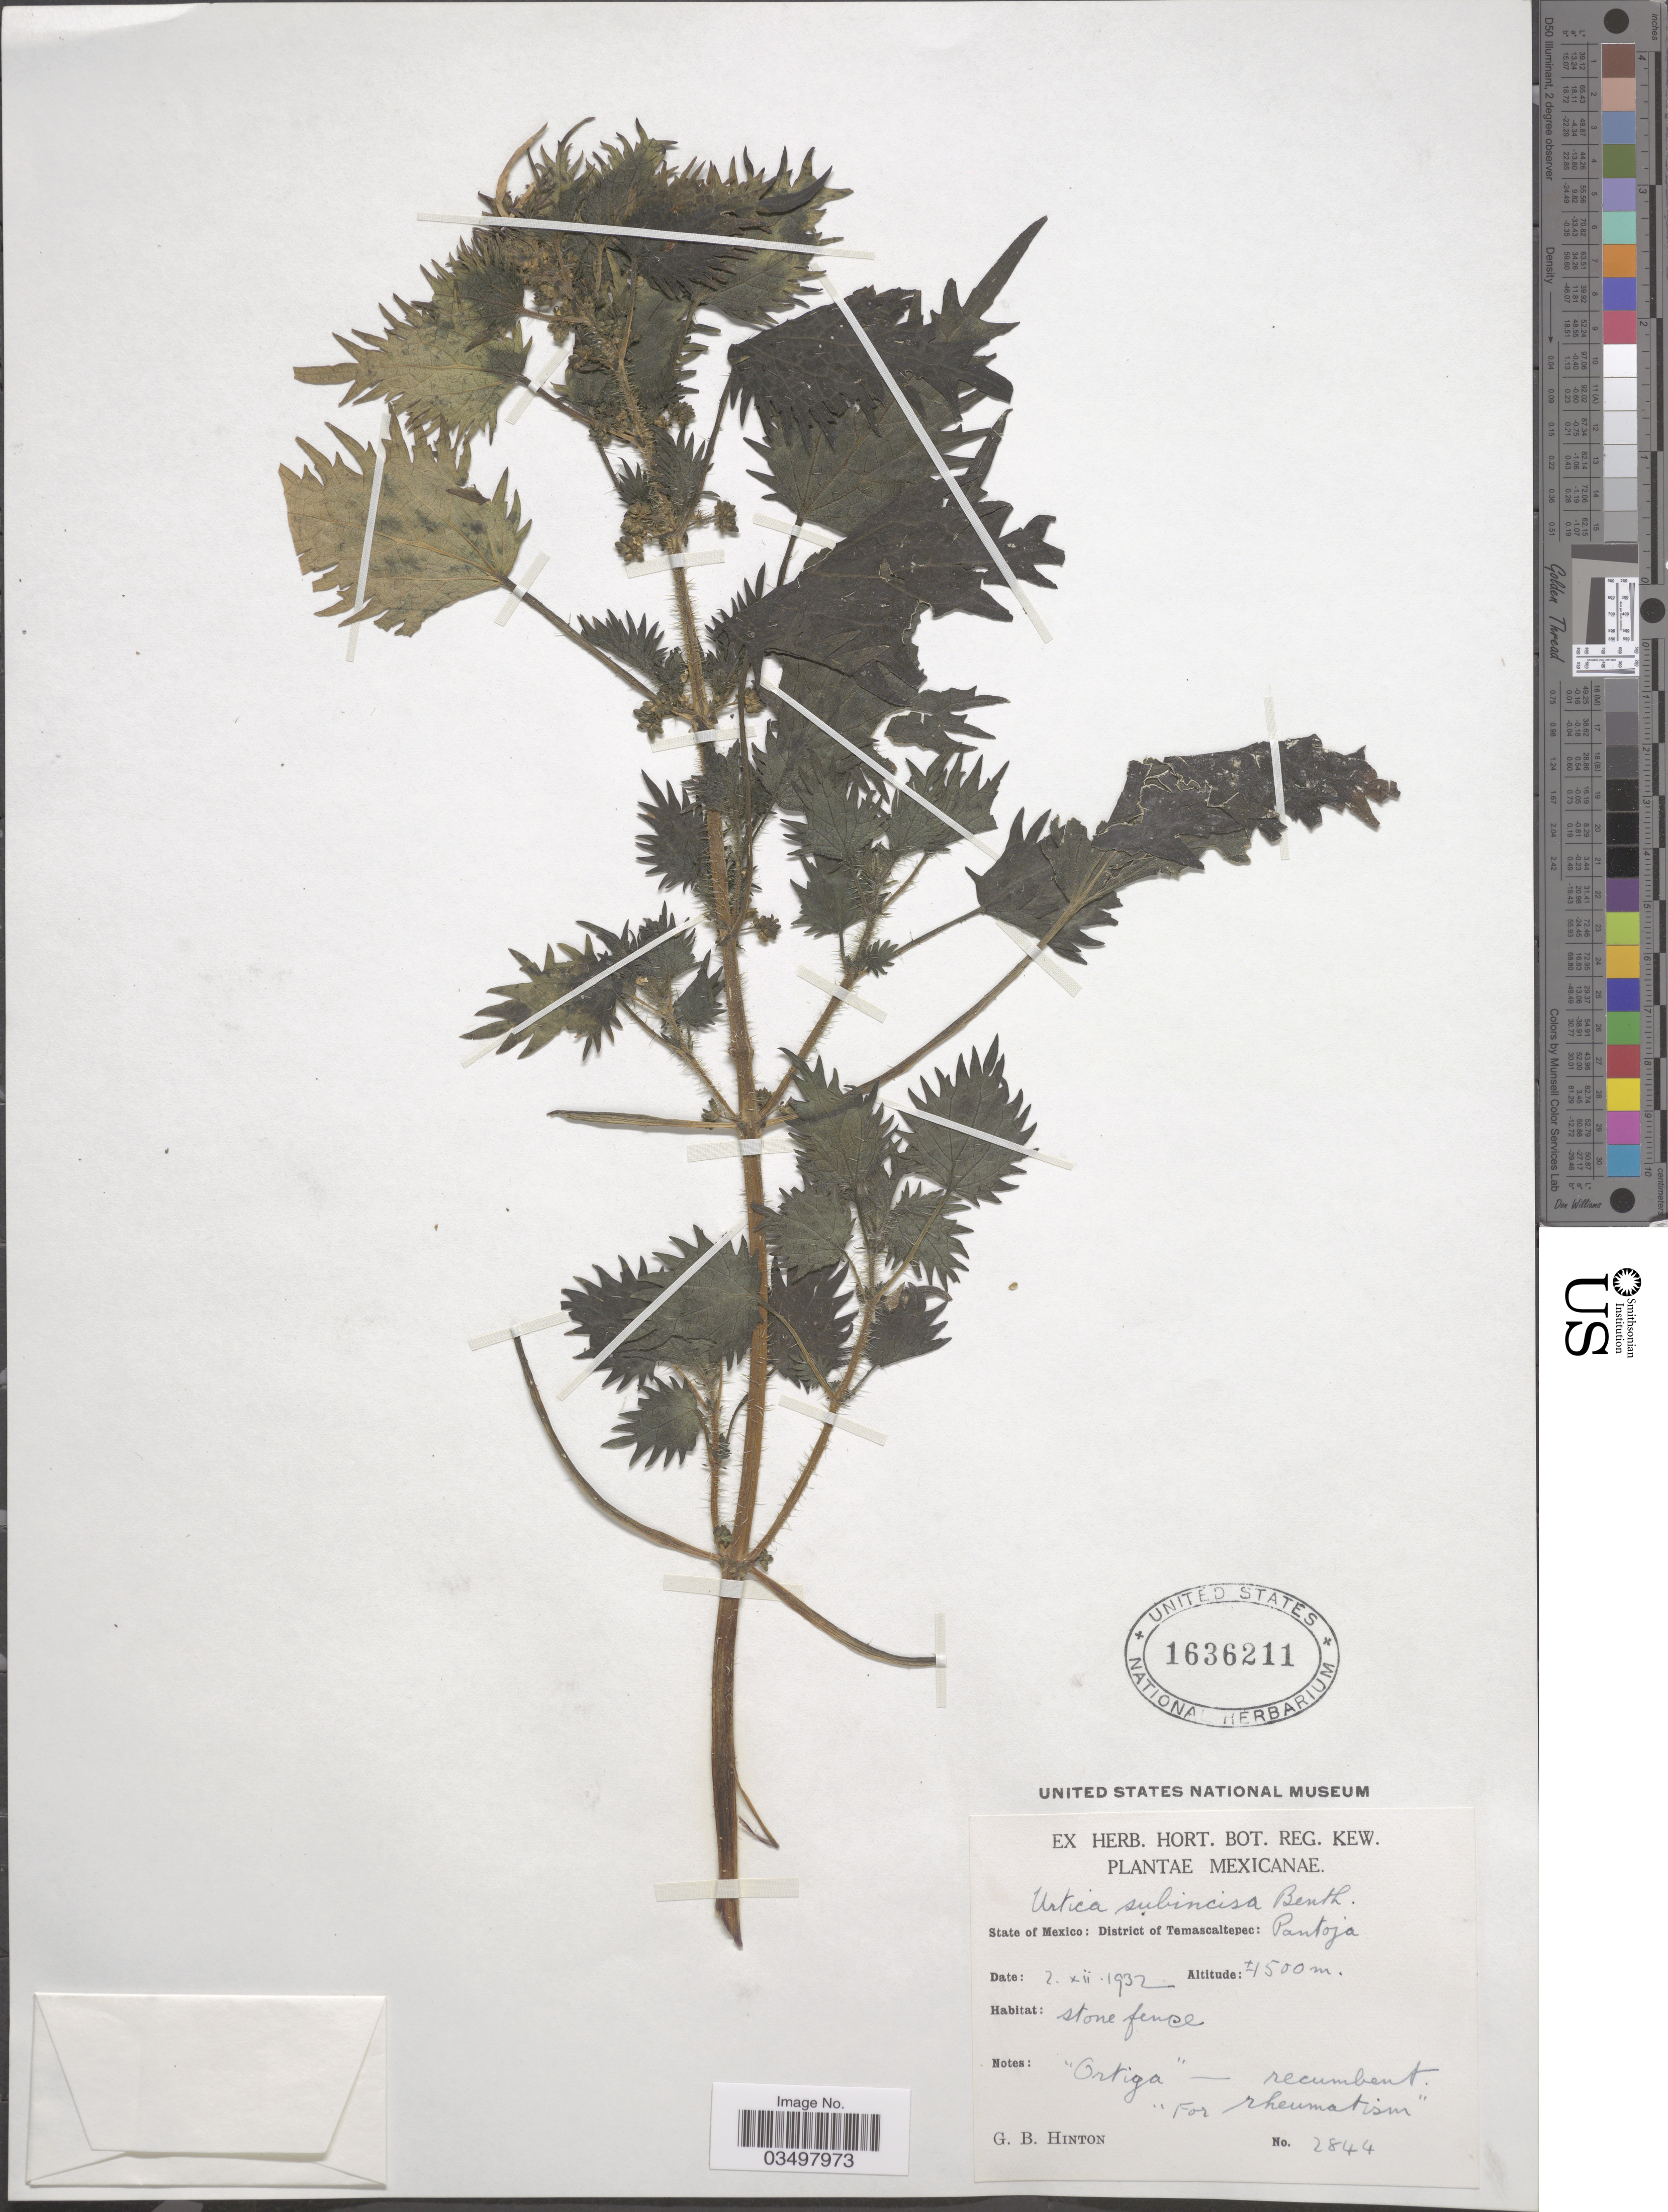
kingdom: Plantae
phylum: Tracheophyta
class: Magnoliopsida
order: Rosales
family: Urticaceae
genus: Urtica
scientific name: Urtica subincisa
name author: Benth.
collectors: G. B. Hinton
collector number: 2844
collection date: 1932-12-02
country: Mexico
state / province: México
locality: District of Temascaltepec: Pantoja.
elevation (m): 1500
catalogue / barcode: US 1636211